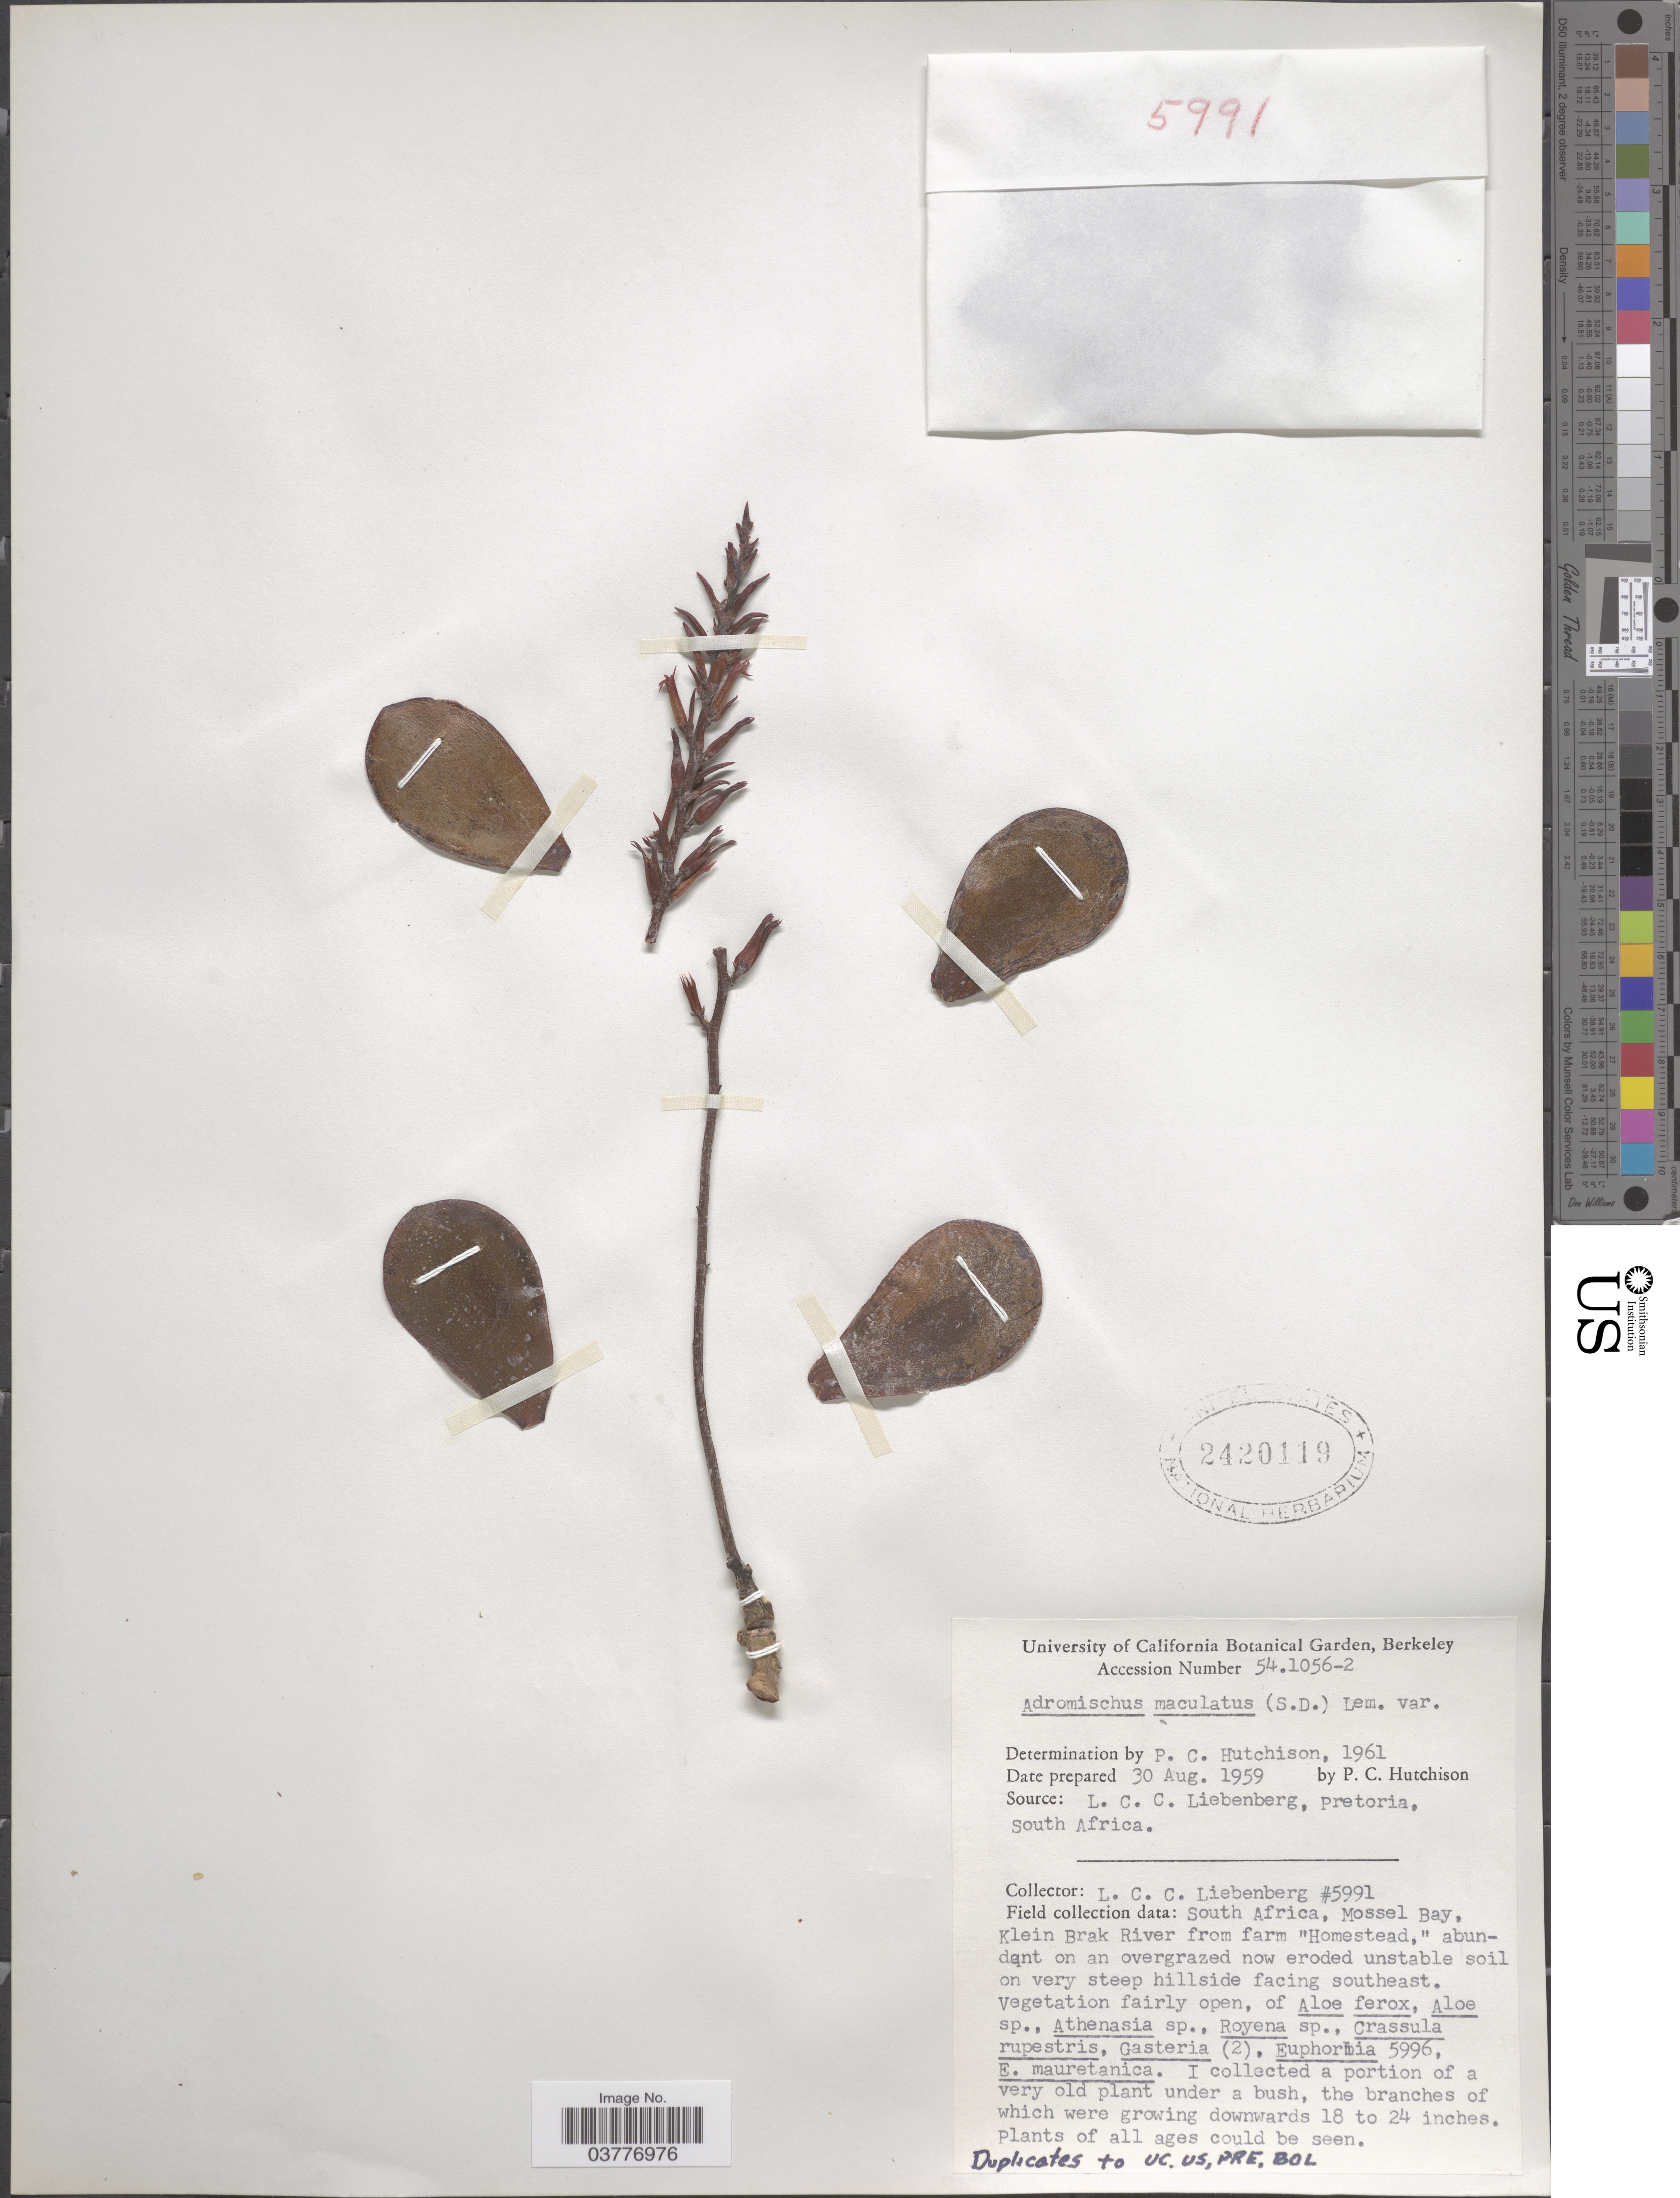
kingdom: Plantae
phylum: Tracheophyta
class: Magnoliopsida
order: Saxifragales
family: Crassulaceae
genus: Adromischus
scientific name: Adromischus maculatus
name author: (Salm-Dyck) Lem.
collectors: P. C. Hutchison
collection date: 1959-08-30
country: United States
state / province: California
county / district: Alameda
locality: University of California Botanical Garden, Berkeley.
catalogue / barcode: US 2420119